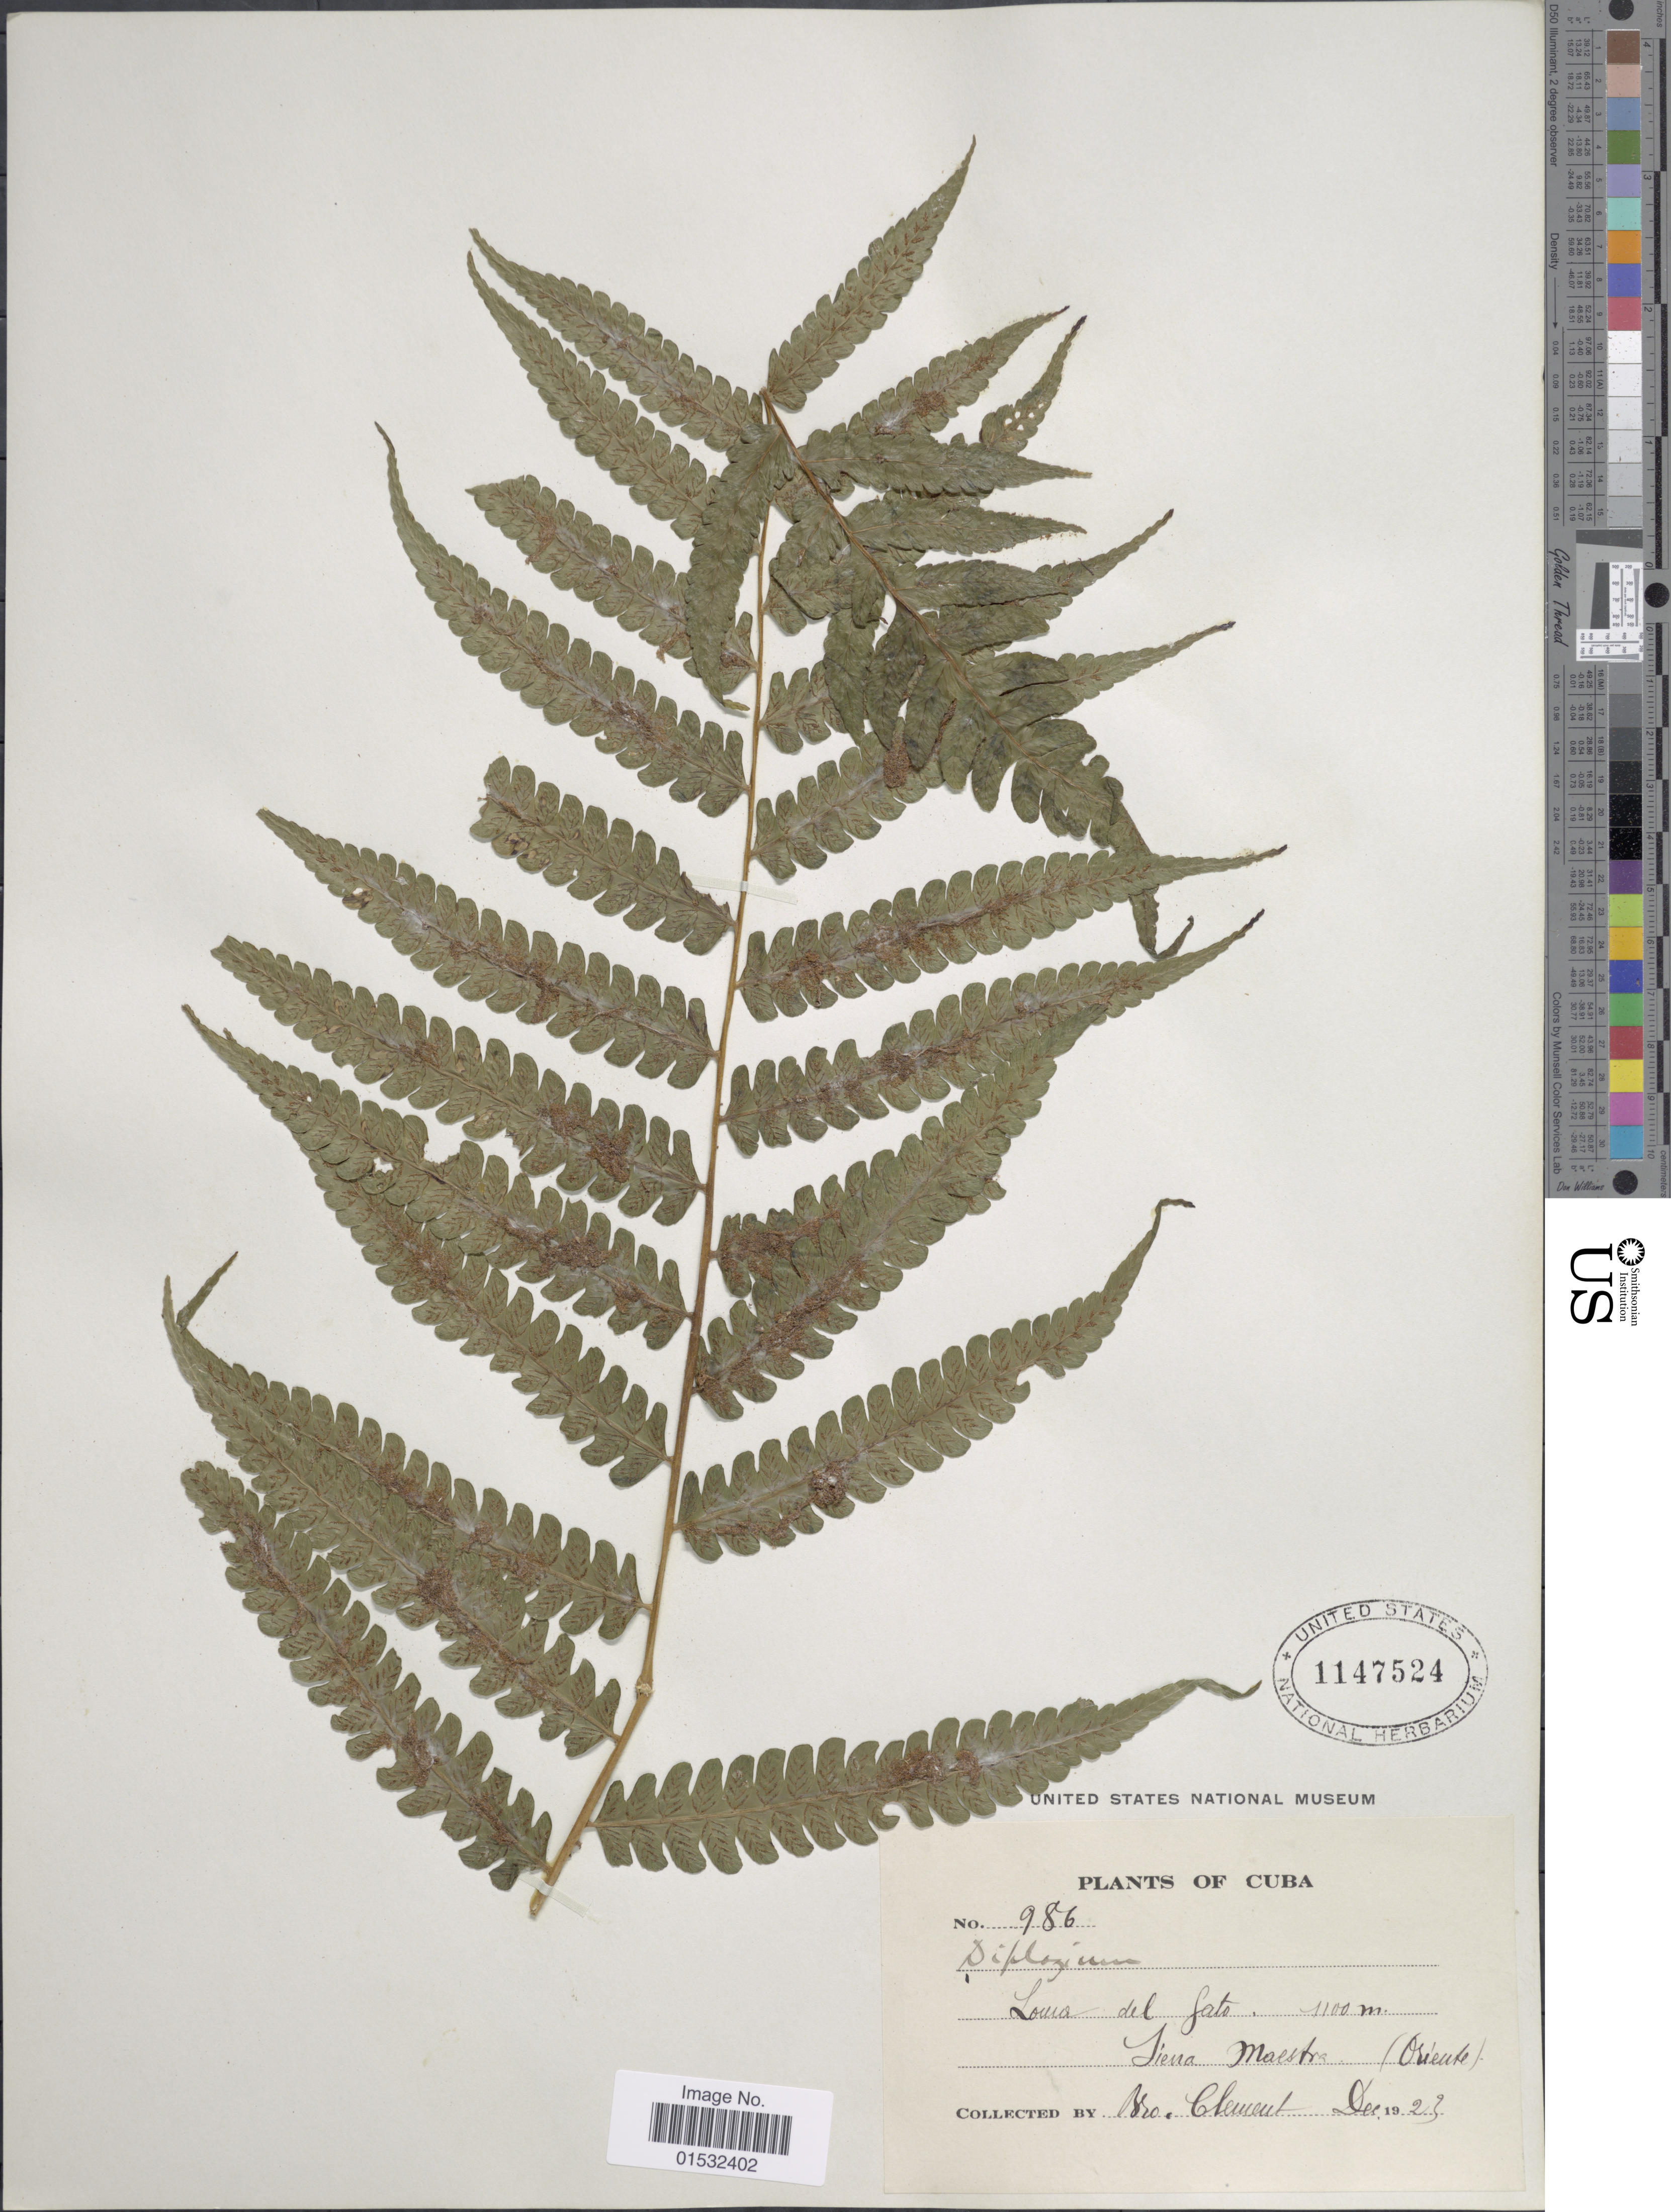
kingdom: Plantae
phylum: Tracheophyta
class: Polypodiopsida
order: Polypodiales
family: Athyriaceae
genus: Diplazium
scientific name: Diplazium striatum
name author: (L.) C. Presl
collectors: B. Clement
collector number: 986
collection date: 1923-12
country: Cuba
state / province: Oriente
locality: Loma del Gato. Sierra Maestra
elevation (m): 1100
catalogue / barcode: US 1147524